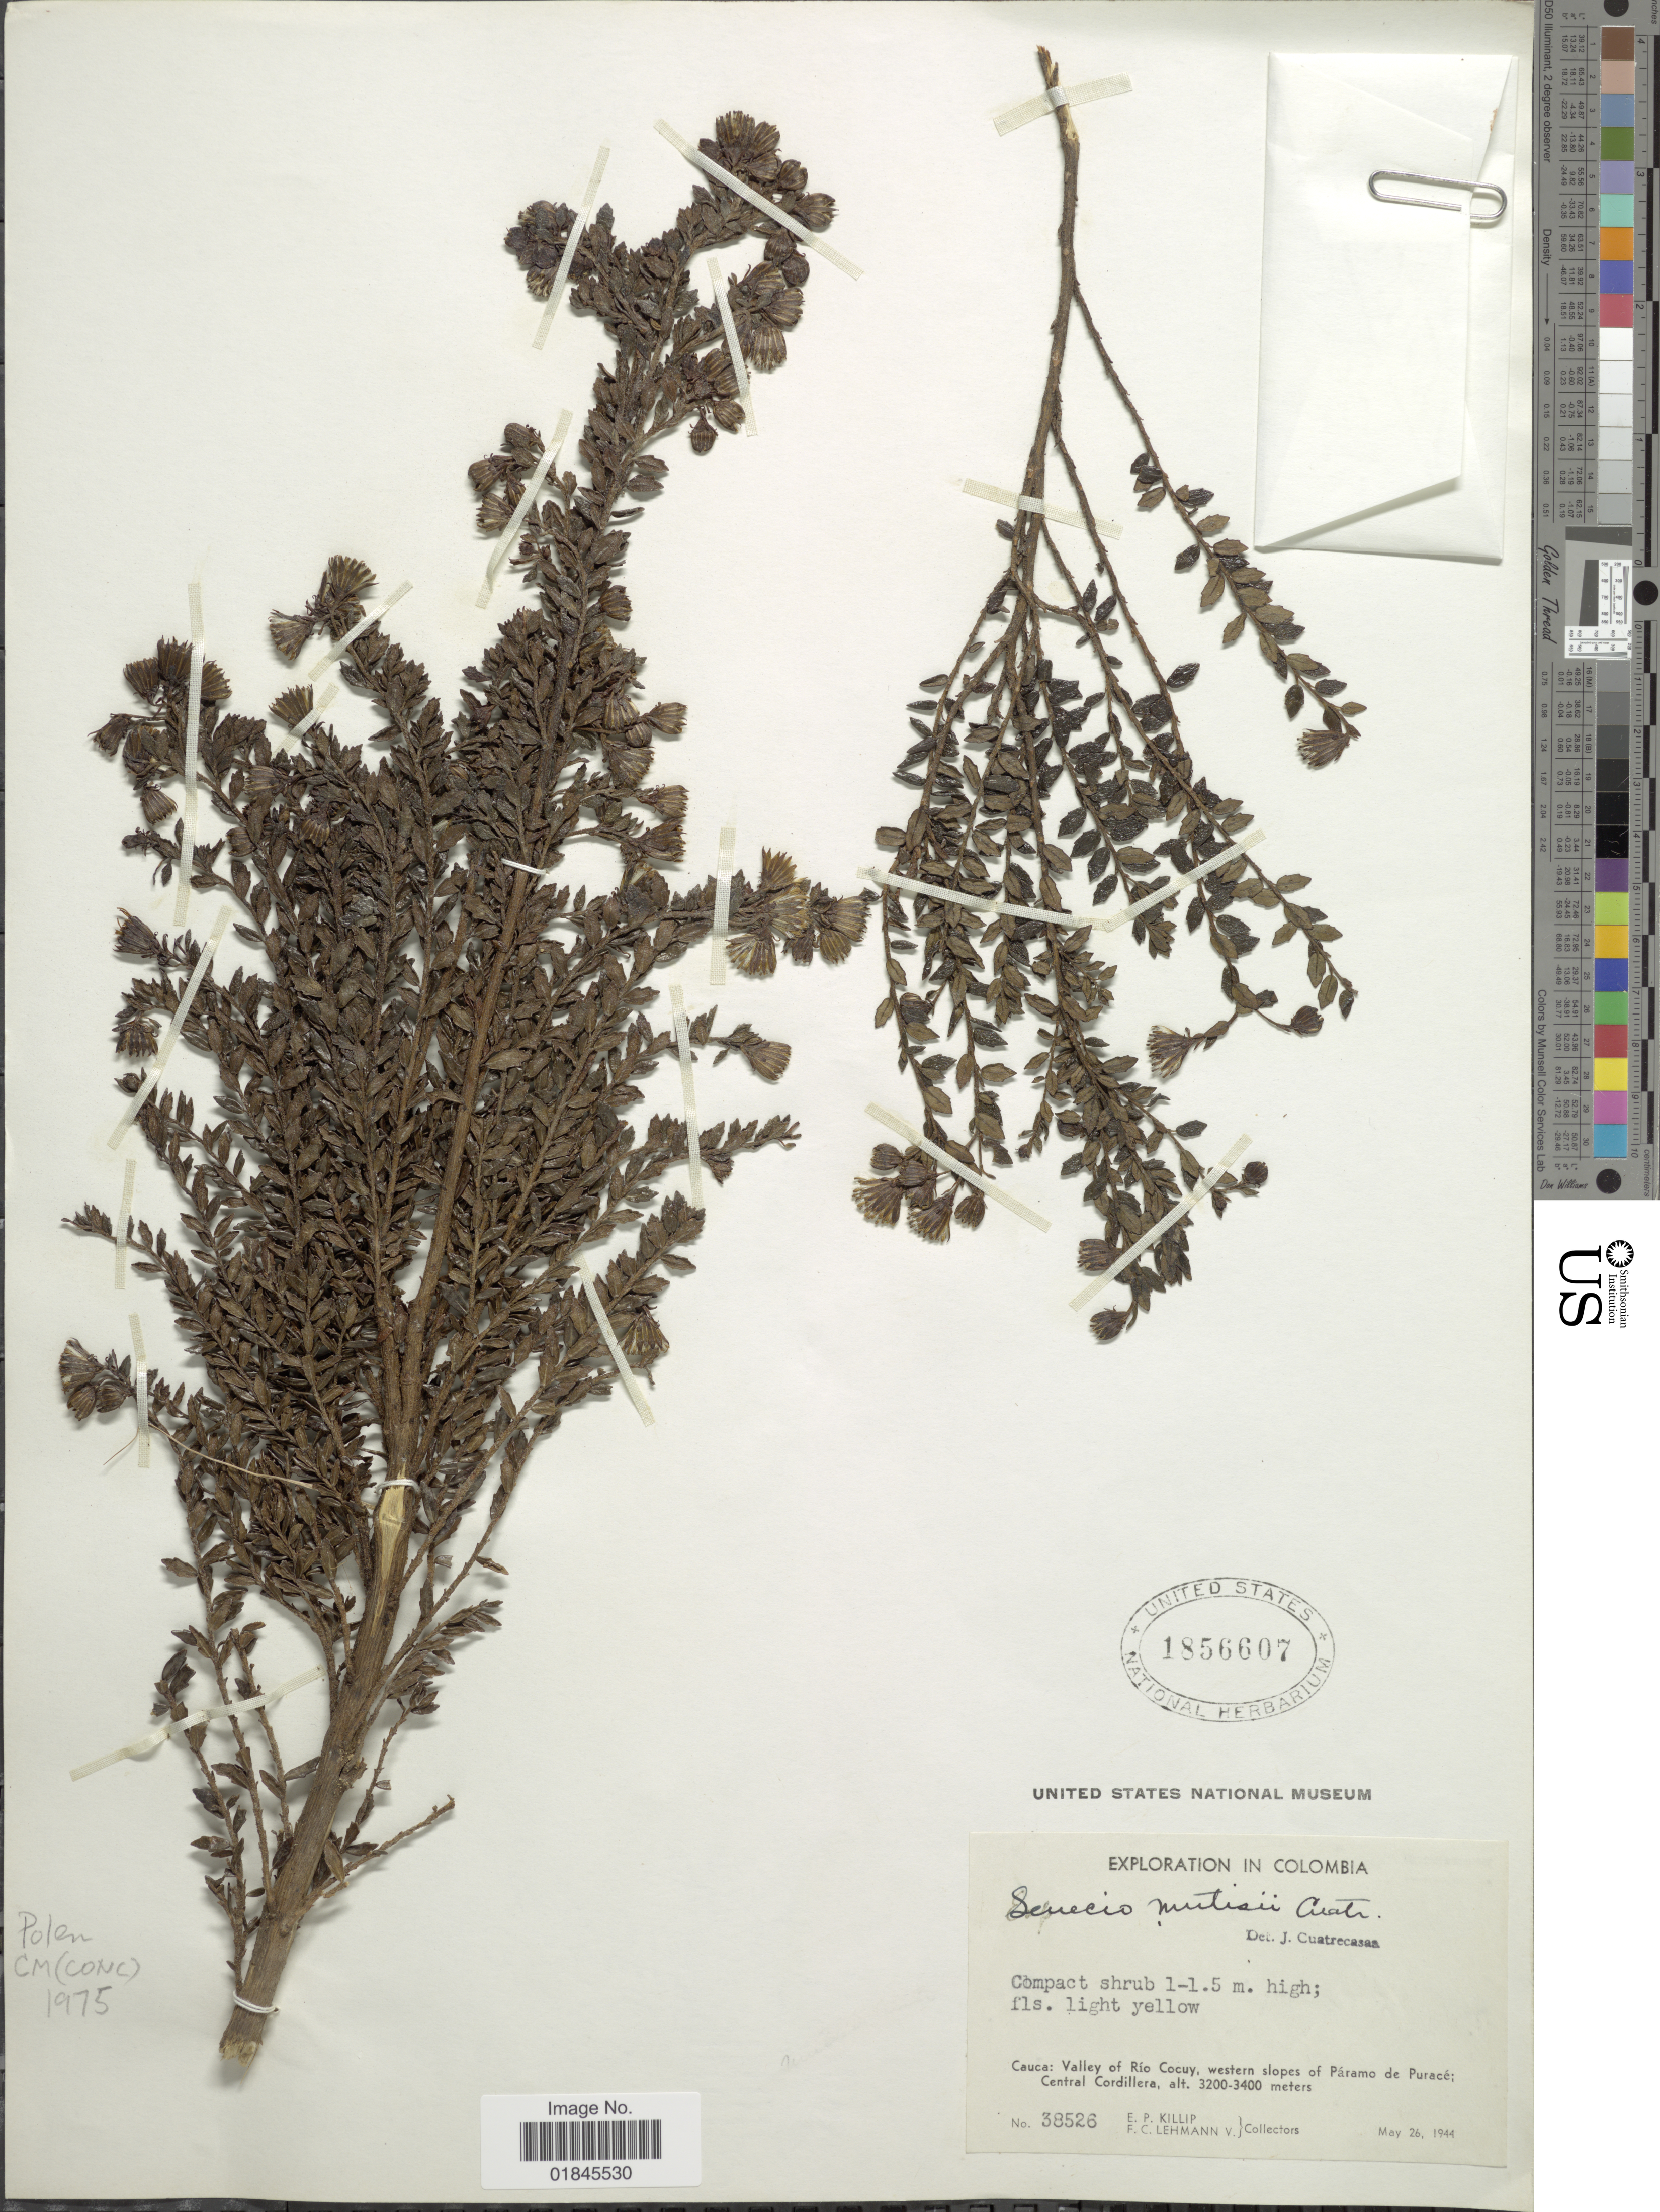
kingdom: Plantae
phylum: Tracheophyta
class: Magnoliopsida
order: Asterales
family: Asteraceae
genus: Pentacalia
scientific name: Pentacalia mutisii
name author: (Cuatrec.) Cuatrec.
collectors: E. P. Killip & F. Lehmann v.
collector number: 38526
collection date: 1944-05-26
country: Colombia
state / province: Cauca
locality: Cauca: Valley of Río Cocuy, western slopes of Páramo de Puracé; Central Cordillera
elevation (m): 3200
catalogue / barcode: US 1856607